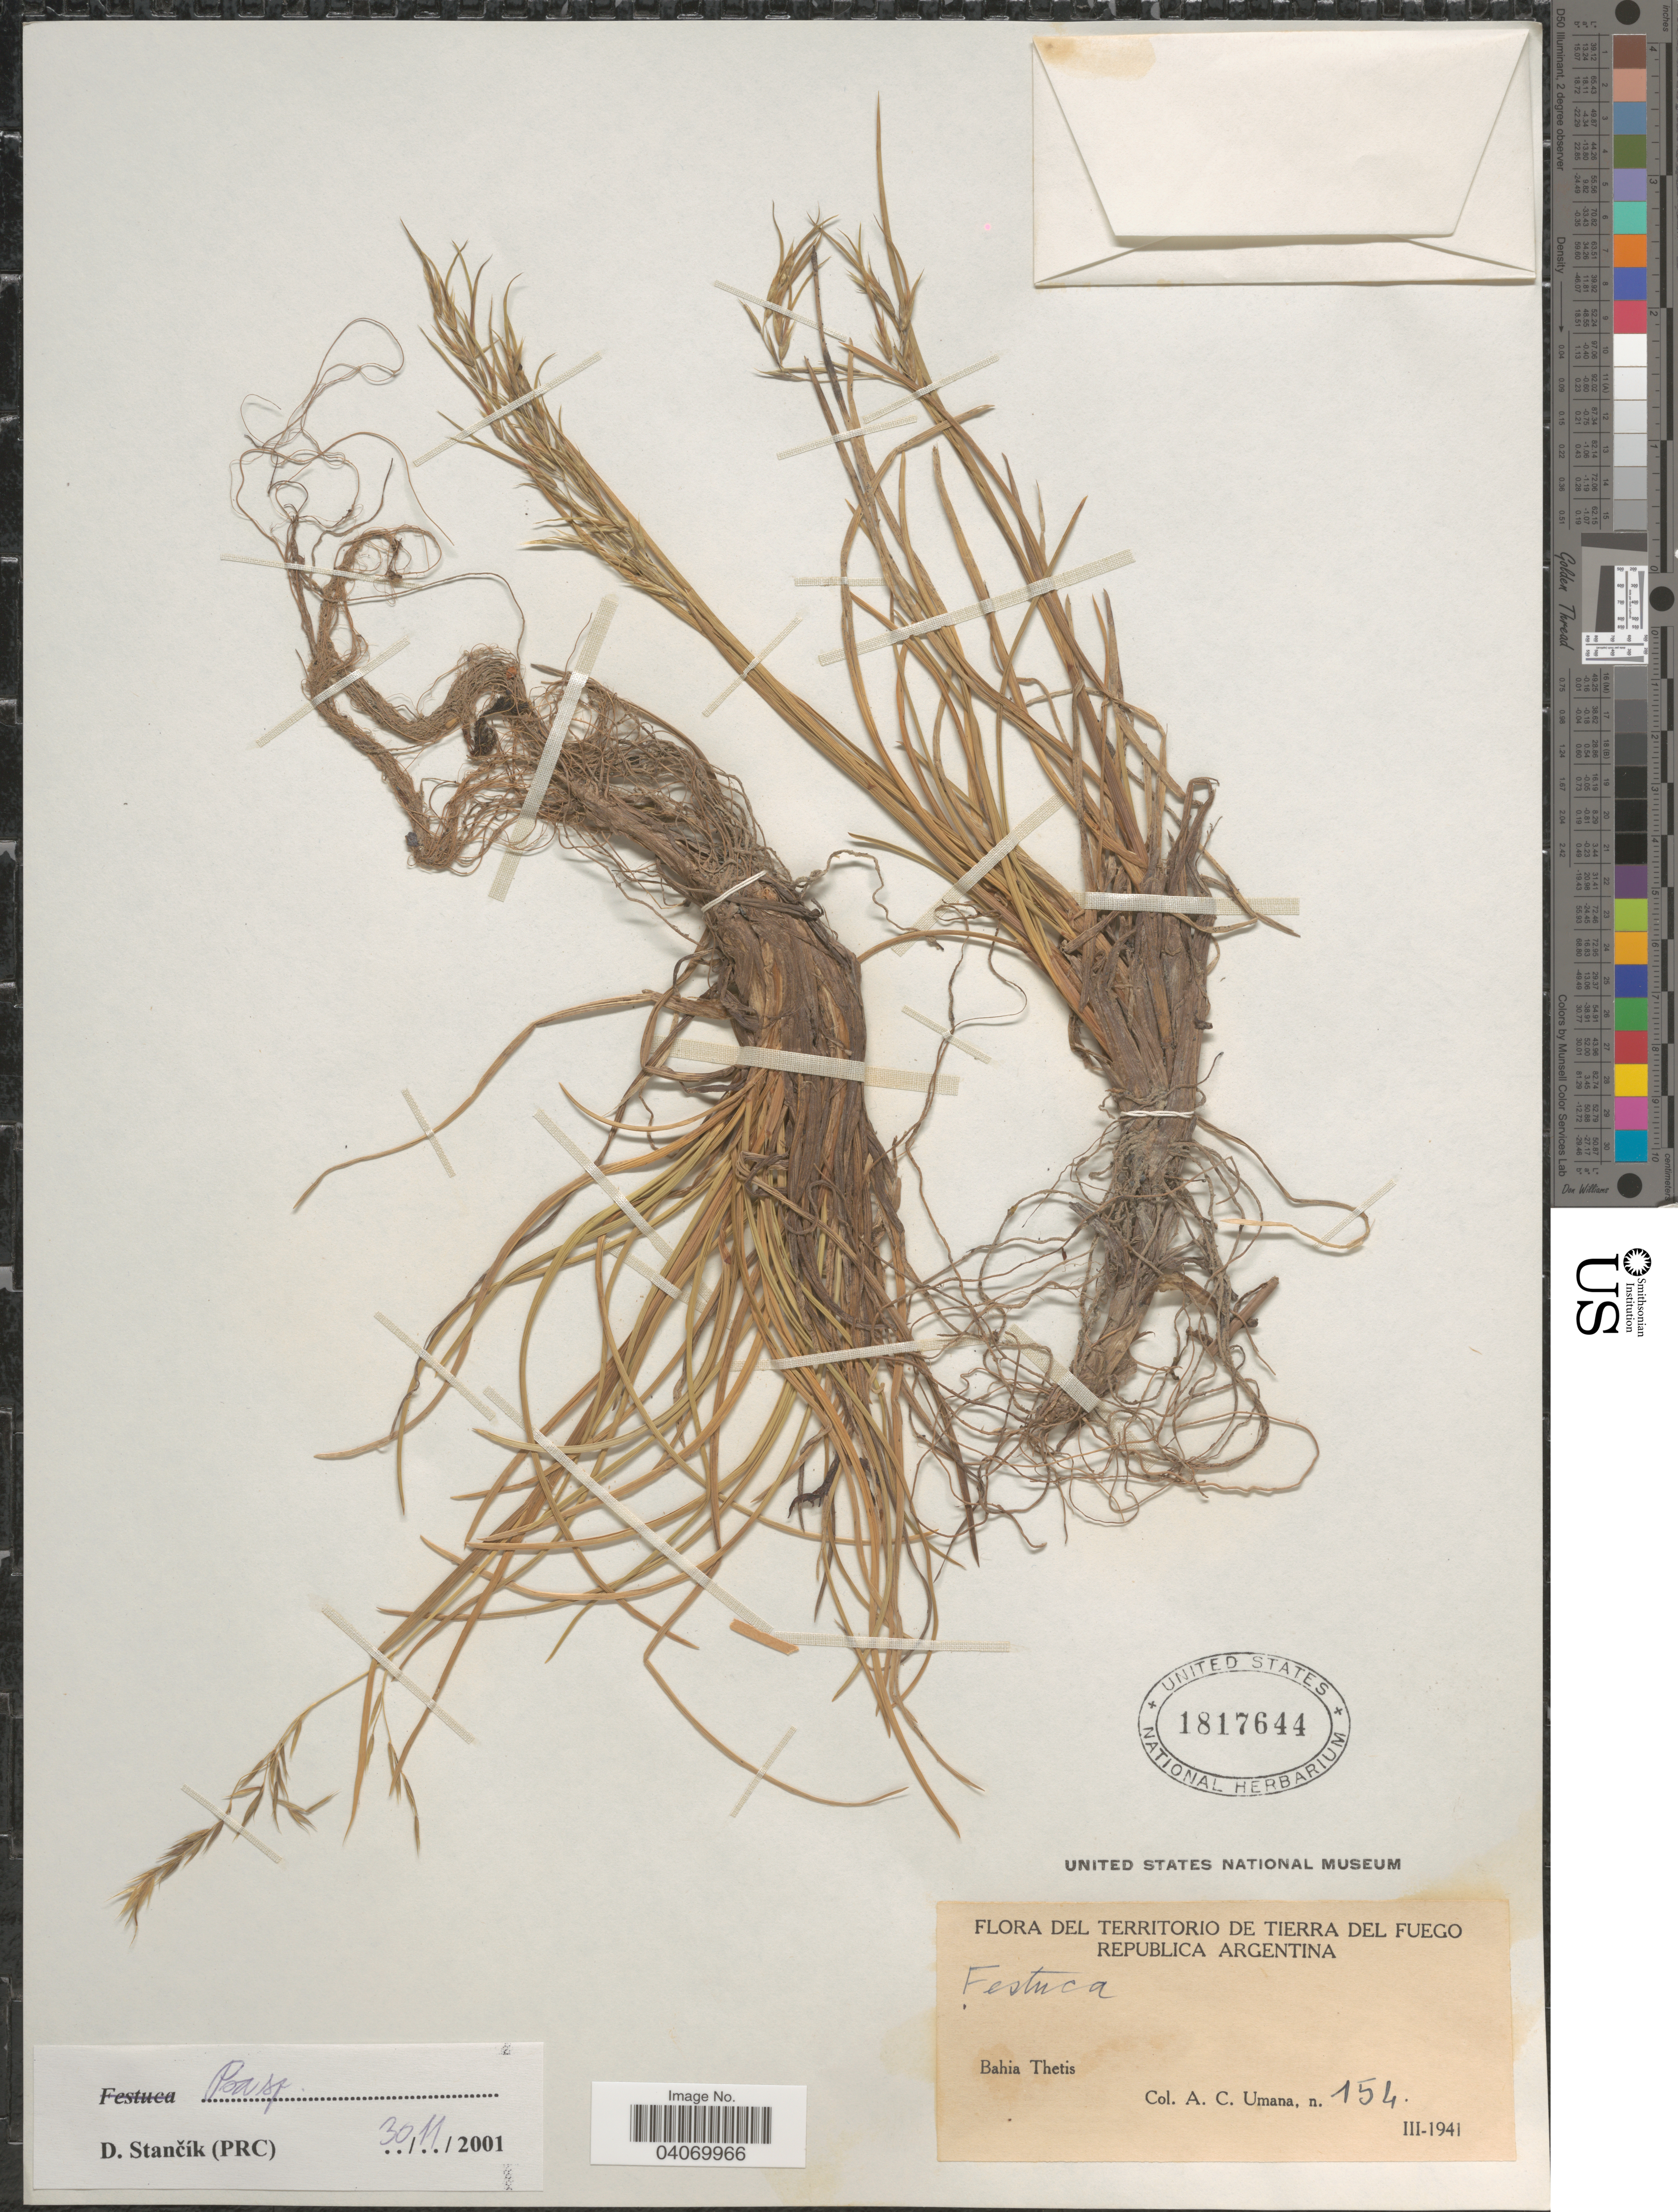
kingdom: Plantae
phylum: Tracheophyta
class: Liliopsida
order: Poales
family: Poaceae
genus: Poa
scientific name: Poa alopecurus subsp. fuegiana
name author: (Hook. f.) D.M. Moore & Dogg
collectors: A. Umana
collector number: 154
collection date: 1941-03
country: Argentina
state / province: Tierra del Fuego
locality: Bahia Thetis.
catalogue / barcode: US 1817644